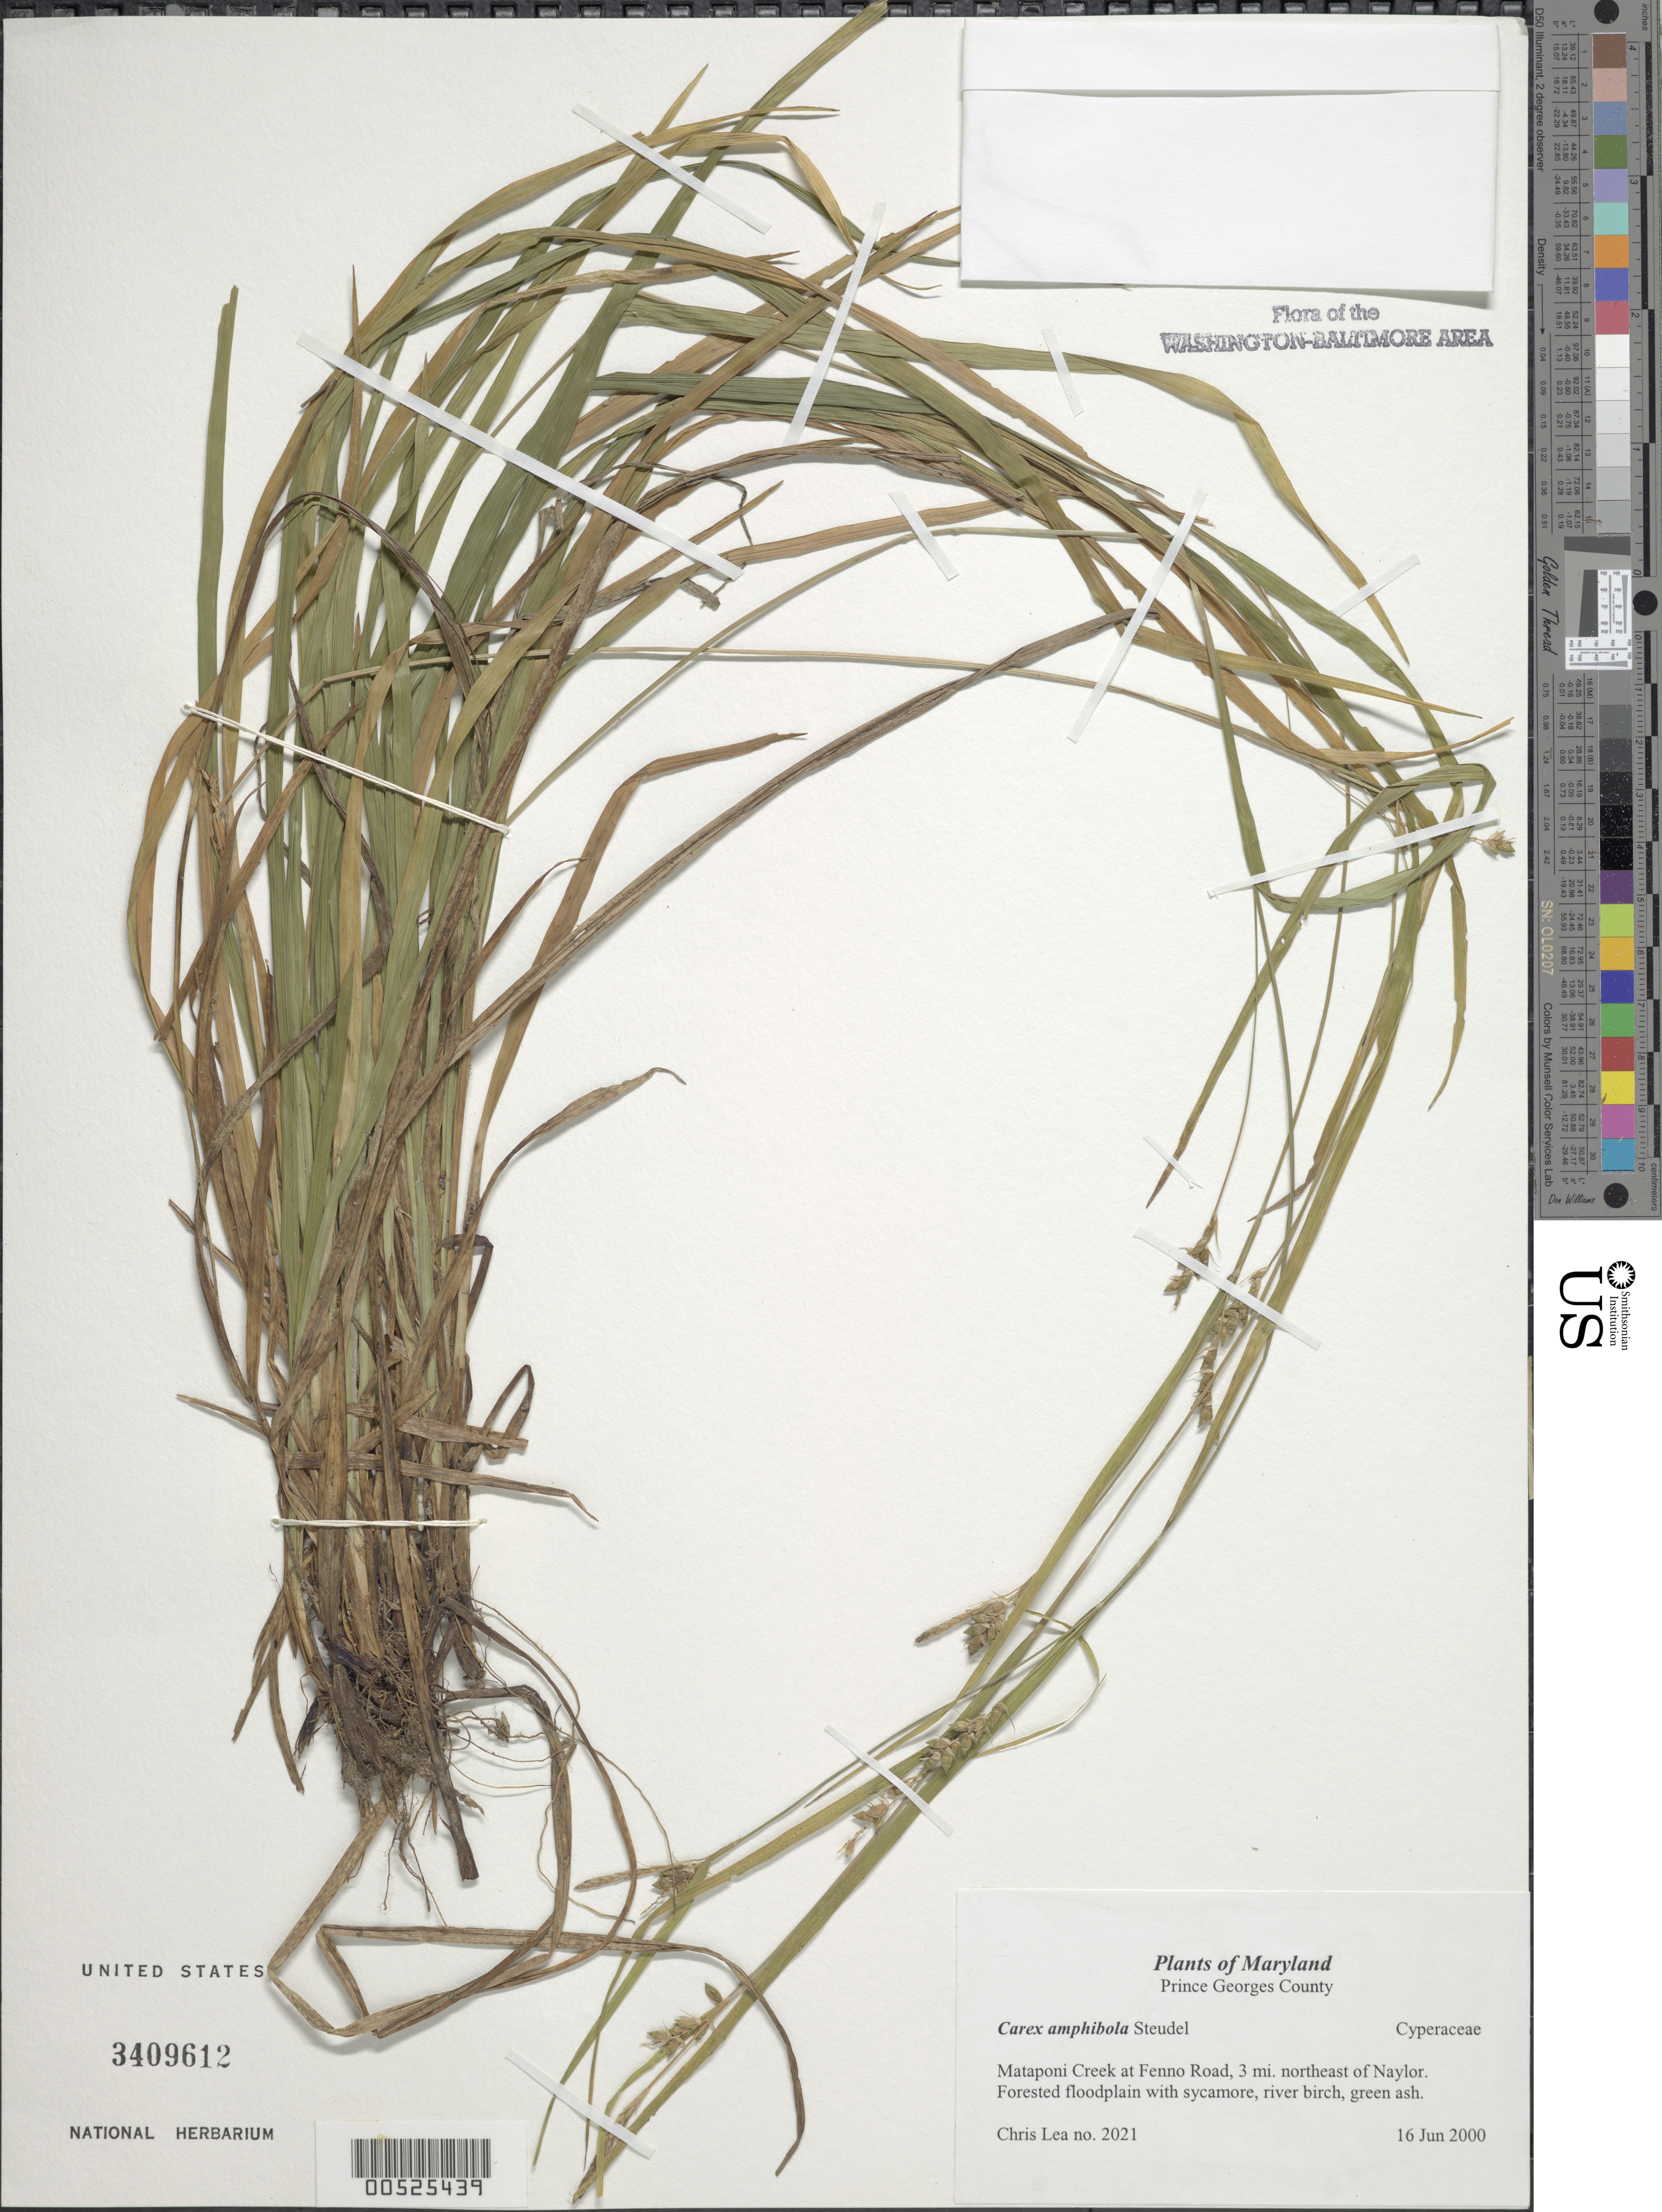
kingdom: Plantae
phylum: Tracheophyta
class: Liliopsida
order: Poales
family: Cyperaceae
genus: Carex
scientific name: Carex amphibola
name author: Steud.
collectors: C. Lea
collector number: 2021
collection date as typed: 16 Jun 2000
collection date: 2000-06-16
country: United States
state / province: Maryland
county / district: Prince George's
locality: Mataponi Creek at Fenno Road, 3 mi. northeast of Naylor.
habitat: Forested floodplain with sycamore, river birch and green ash.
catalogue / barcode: US 3409612